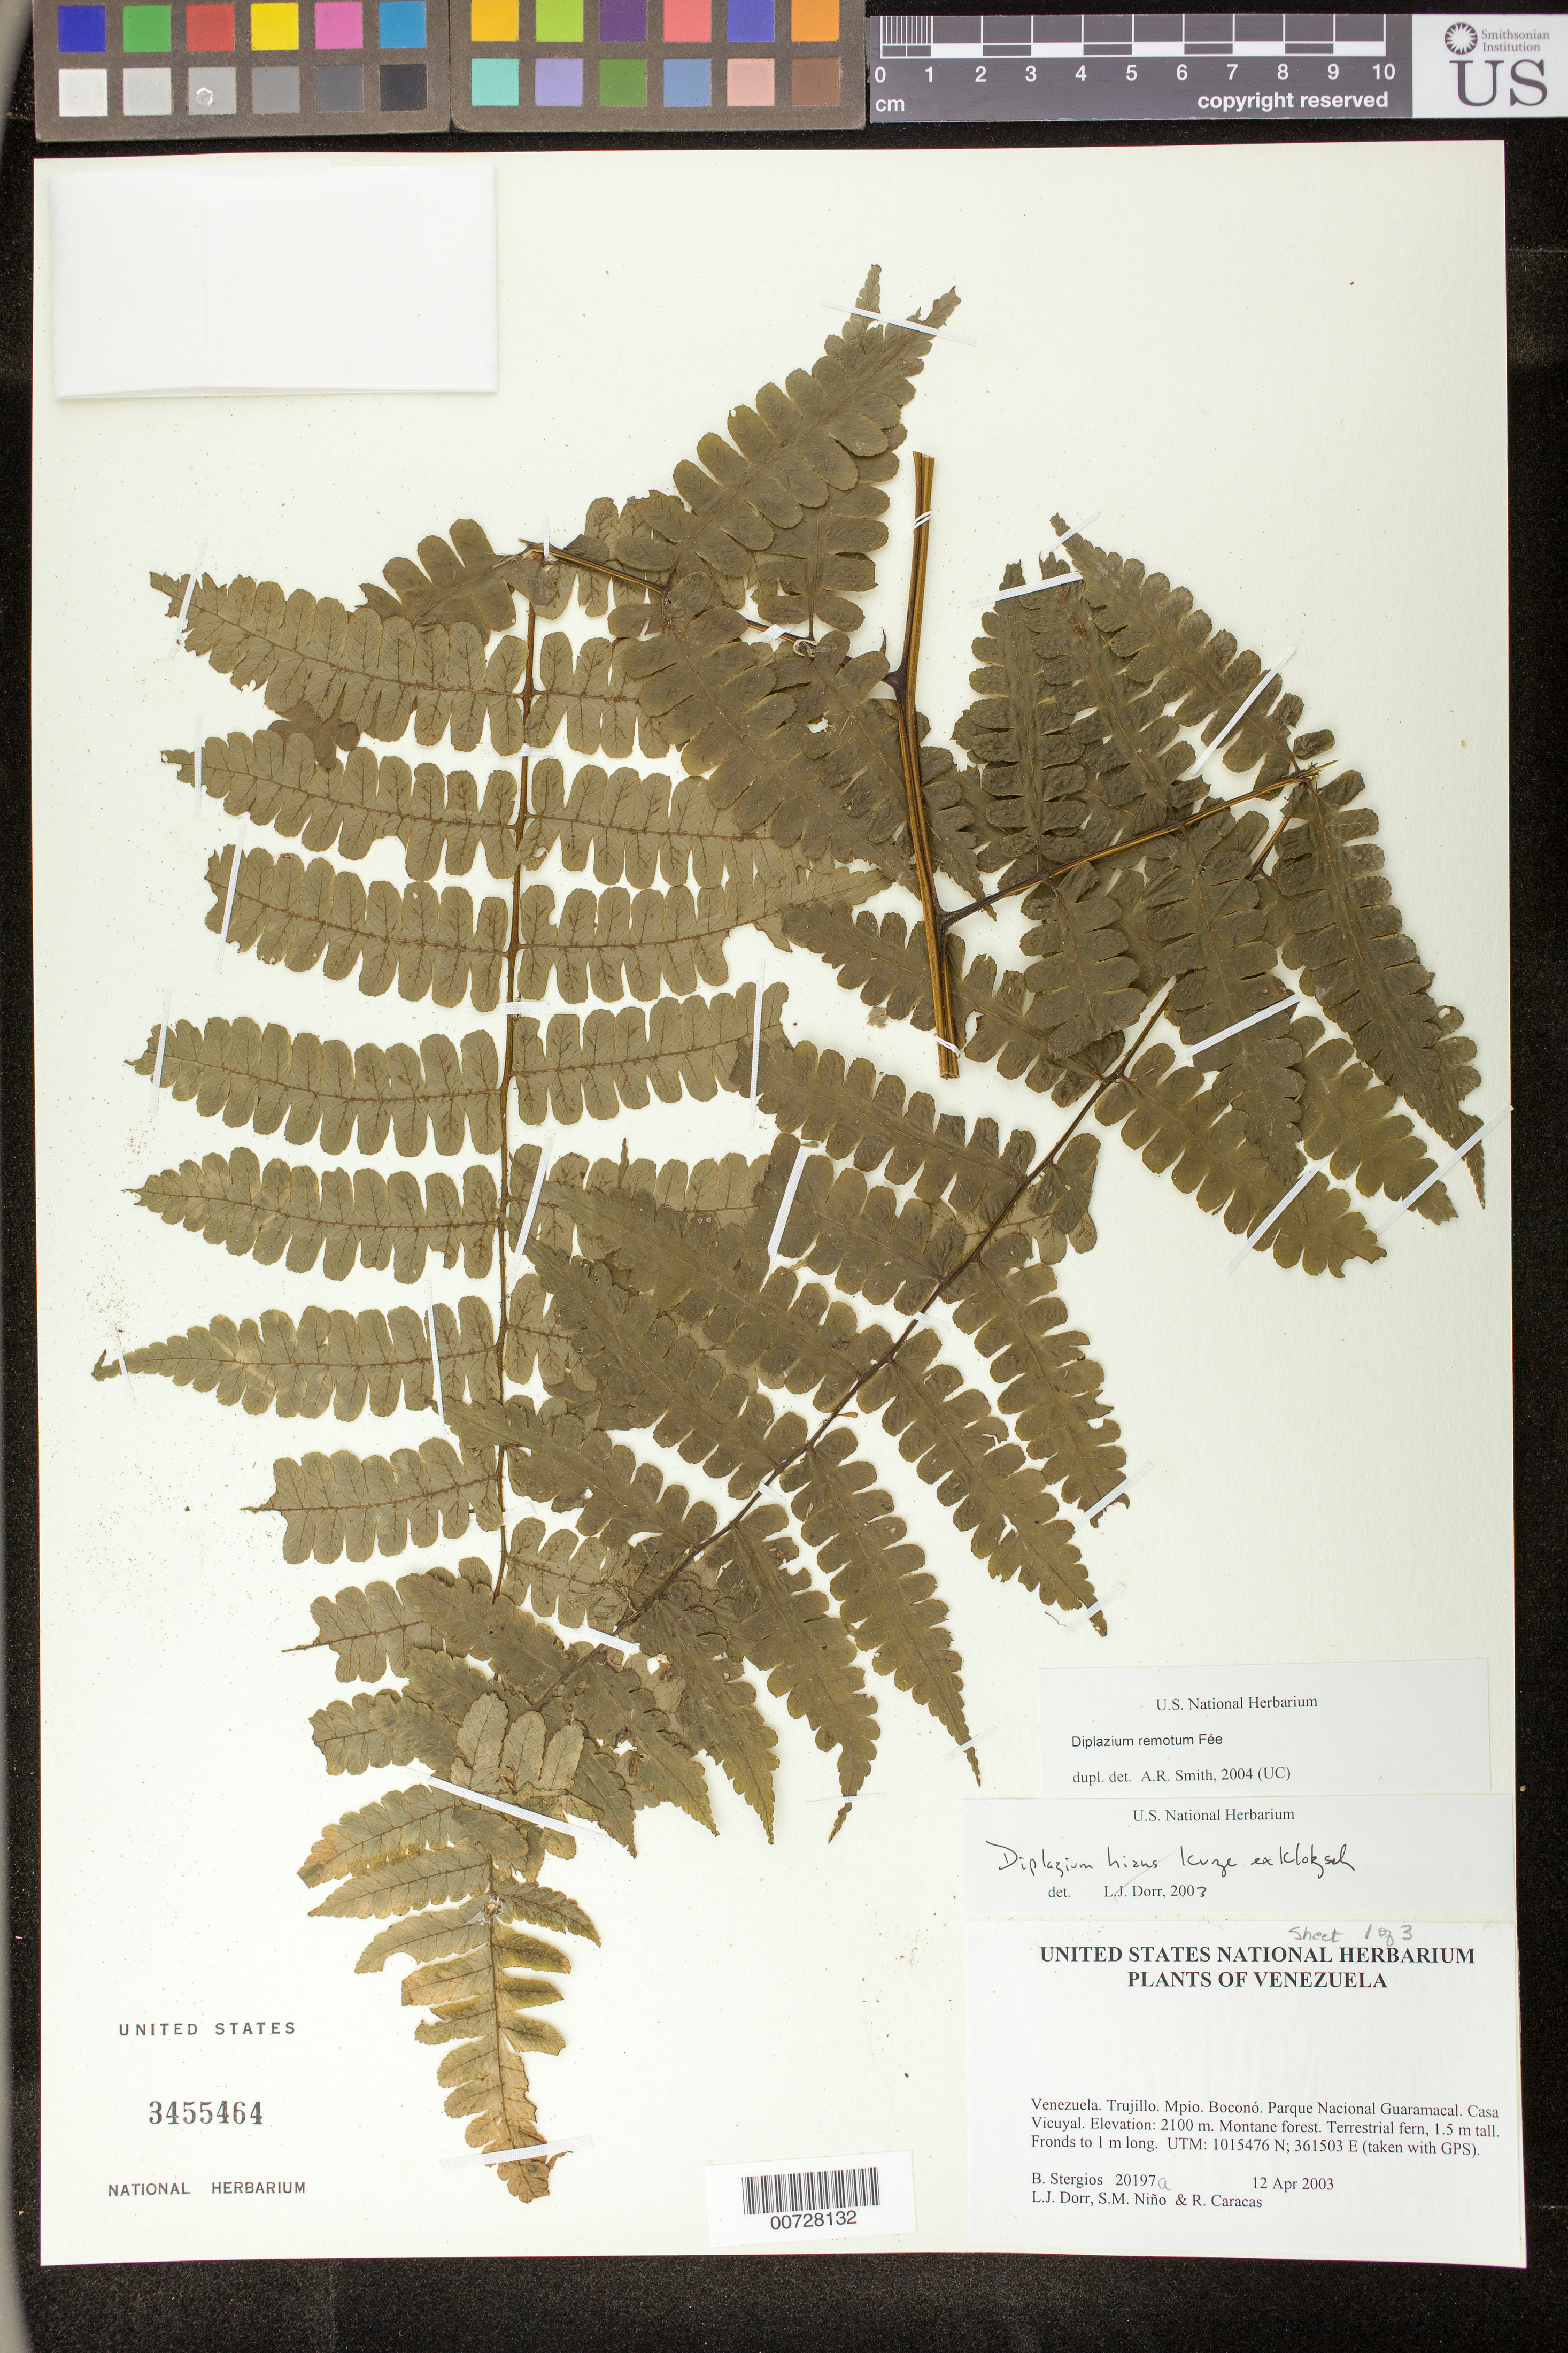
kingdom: Plantae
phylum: Tracheophyta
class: Polypodiopsida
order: Polypodiales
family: Athyriaceae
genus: Diplazium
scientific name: Diplazium remotum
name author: Fée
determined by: Smith, Alan R., (UC)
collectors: B. G. Stergios, L. J. Dorr, S. M. Niño & R. Caracas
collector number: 20197a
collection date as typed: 12 Apr 2003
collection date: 2003-04-12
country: Venezuela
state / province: Trujillo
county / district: Boconó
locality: Parque Nacional Guaramacal. Casa Vicuyal.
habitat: Montane forest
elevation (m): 2100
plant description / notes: PORT, UC, US, VEN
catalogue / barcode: US 3455464